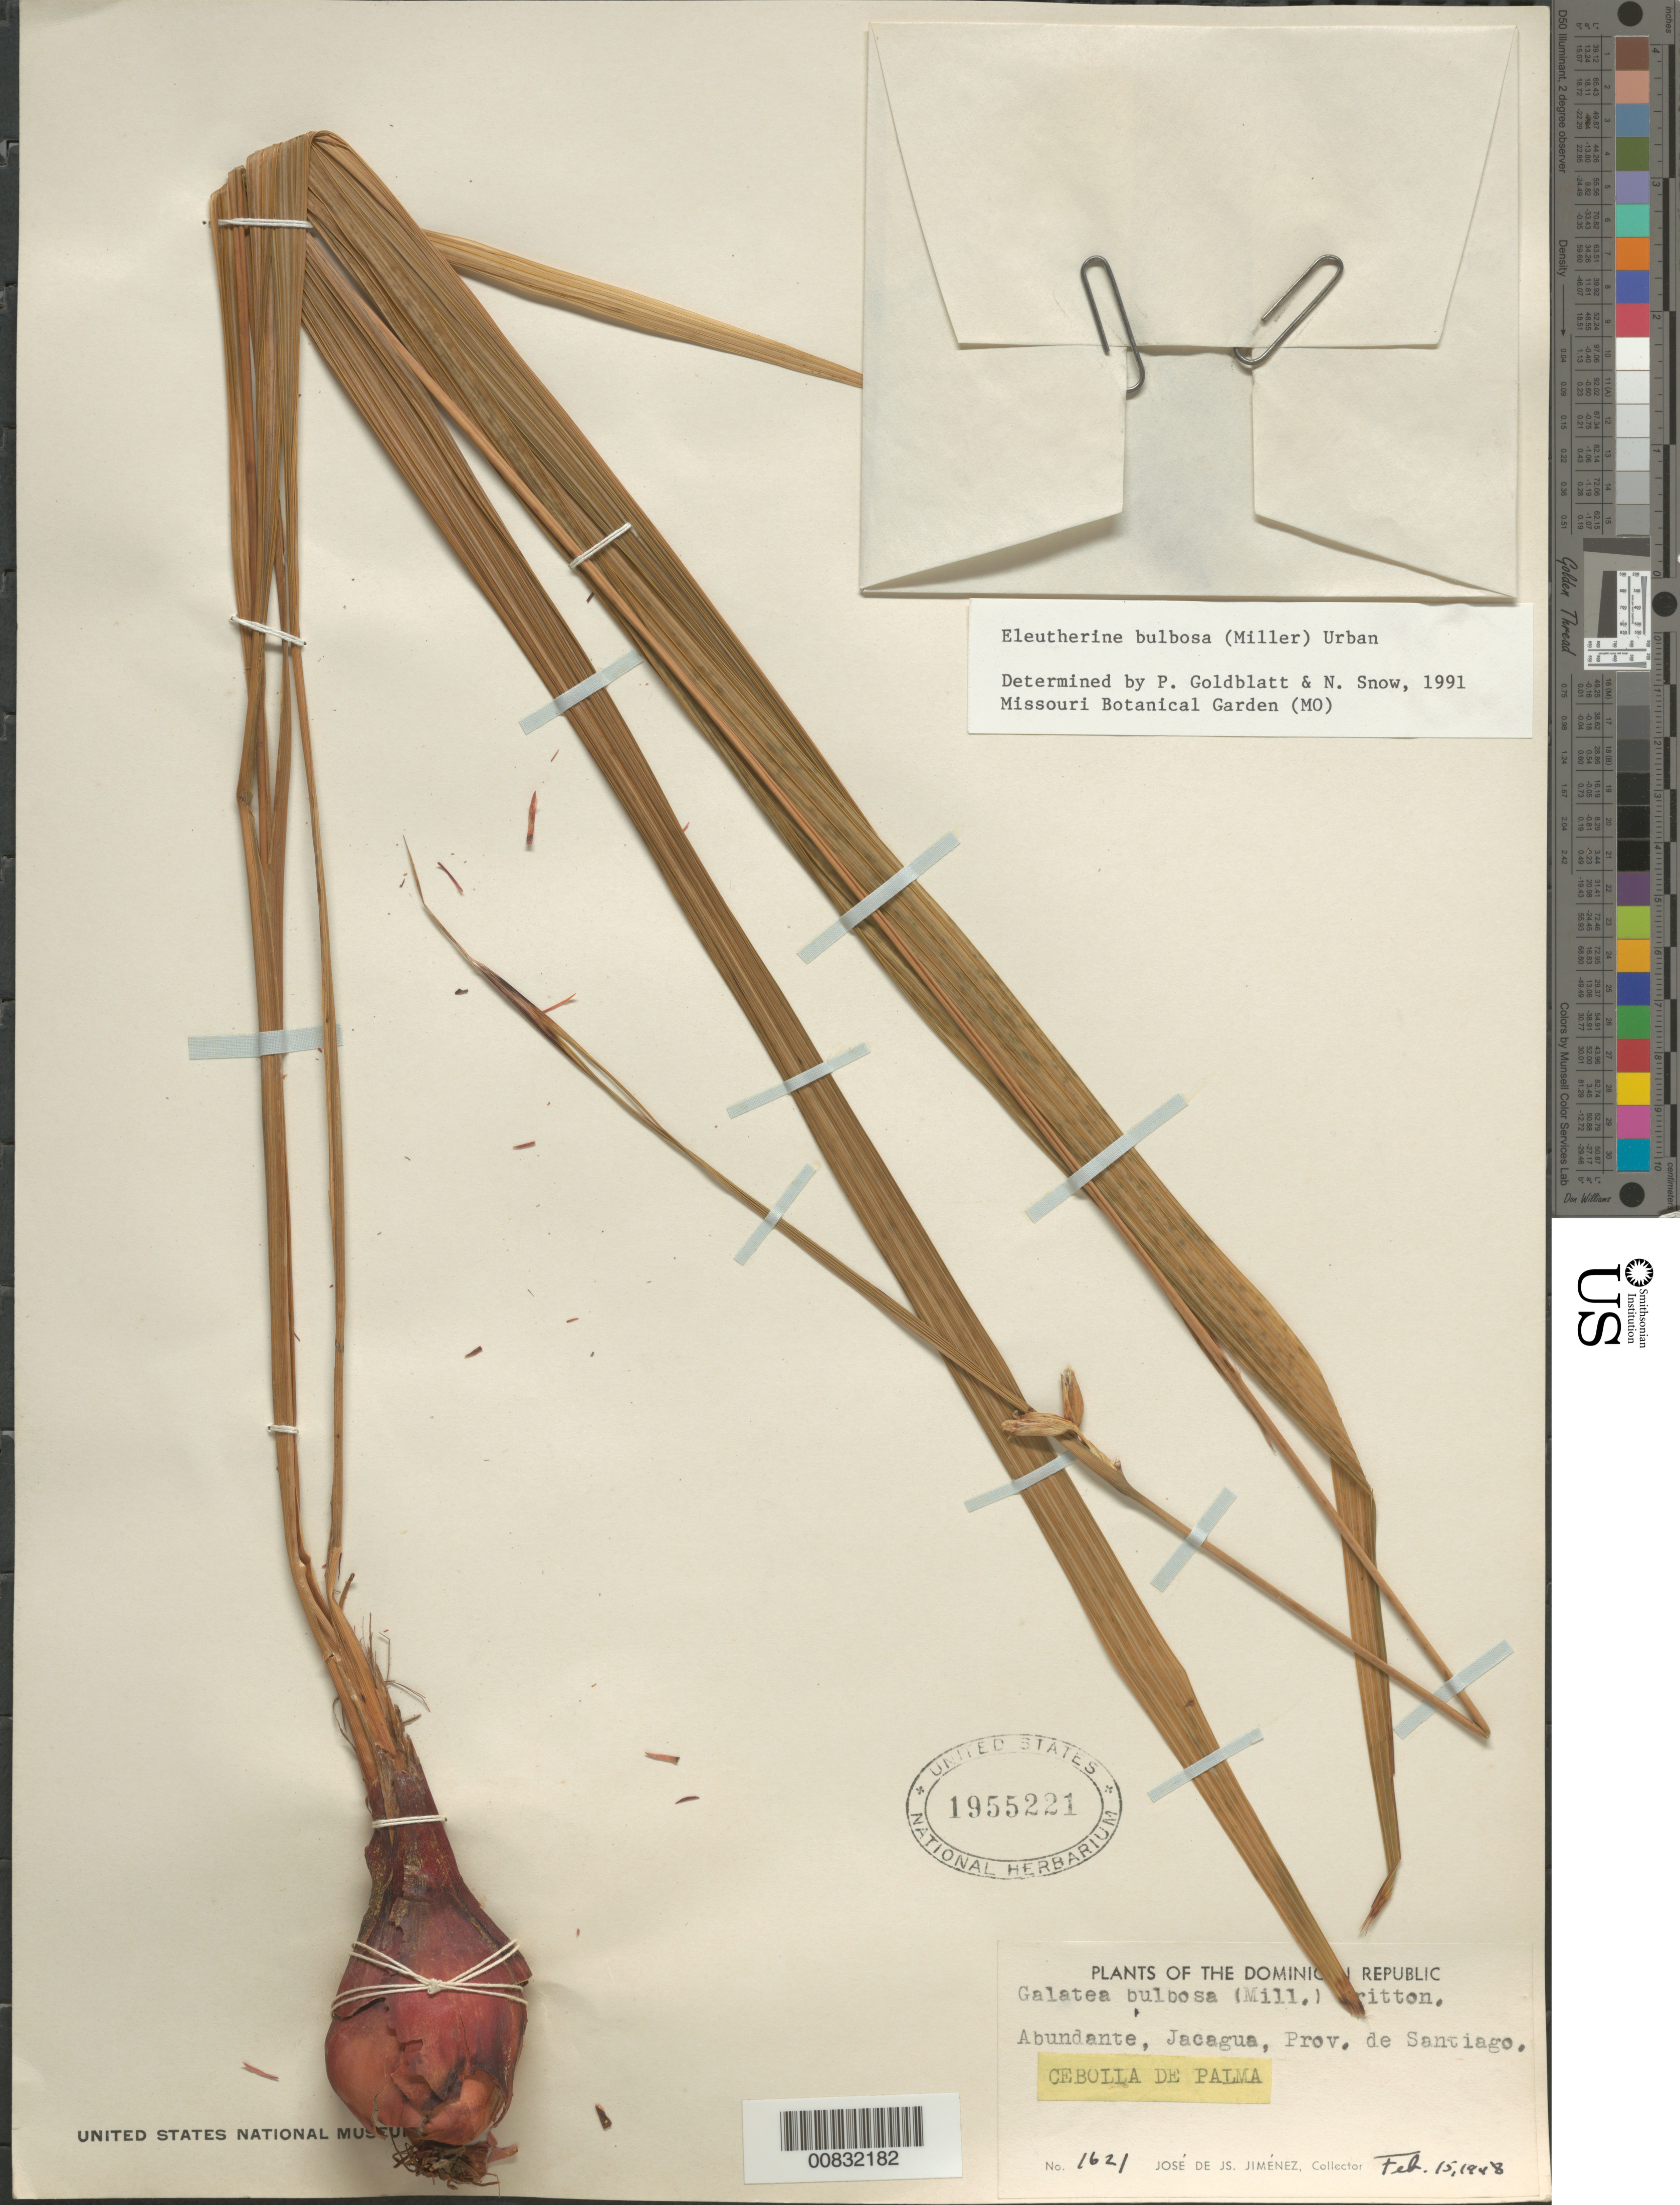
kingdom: Plantae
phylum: Tracheophyta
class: Liliopsida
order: Asparagales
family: Iridaceae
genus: Eleutherine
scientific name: Eleutherine bulbosa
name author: (Mill.) Urb.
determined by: Goldblatt, P.; Snow, N. W.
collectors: J. J. Jiménez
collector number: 1621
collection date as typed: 15 Feb 1948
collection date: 1948-02-15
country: Dominican Republic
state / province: Santiago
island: Hispaniola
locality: Jacagua.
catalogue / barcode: US 1955221